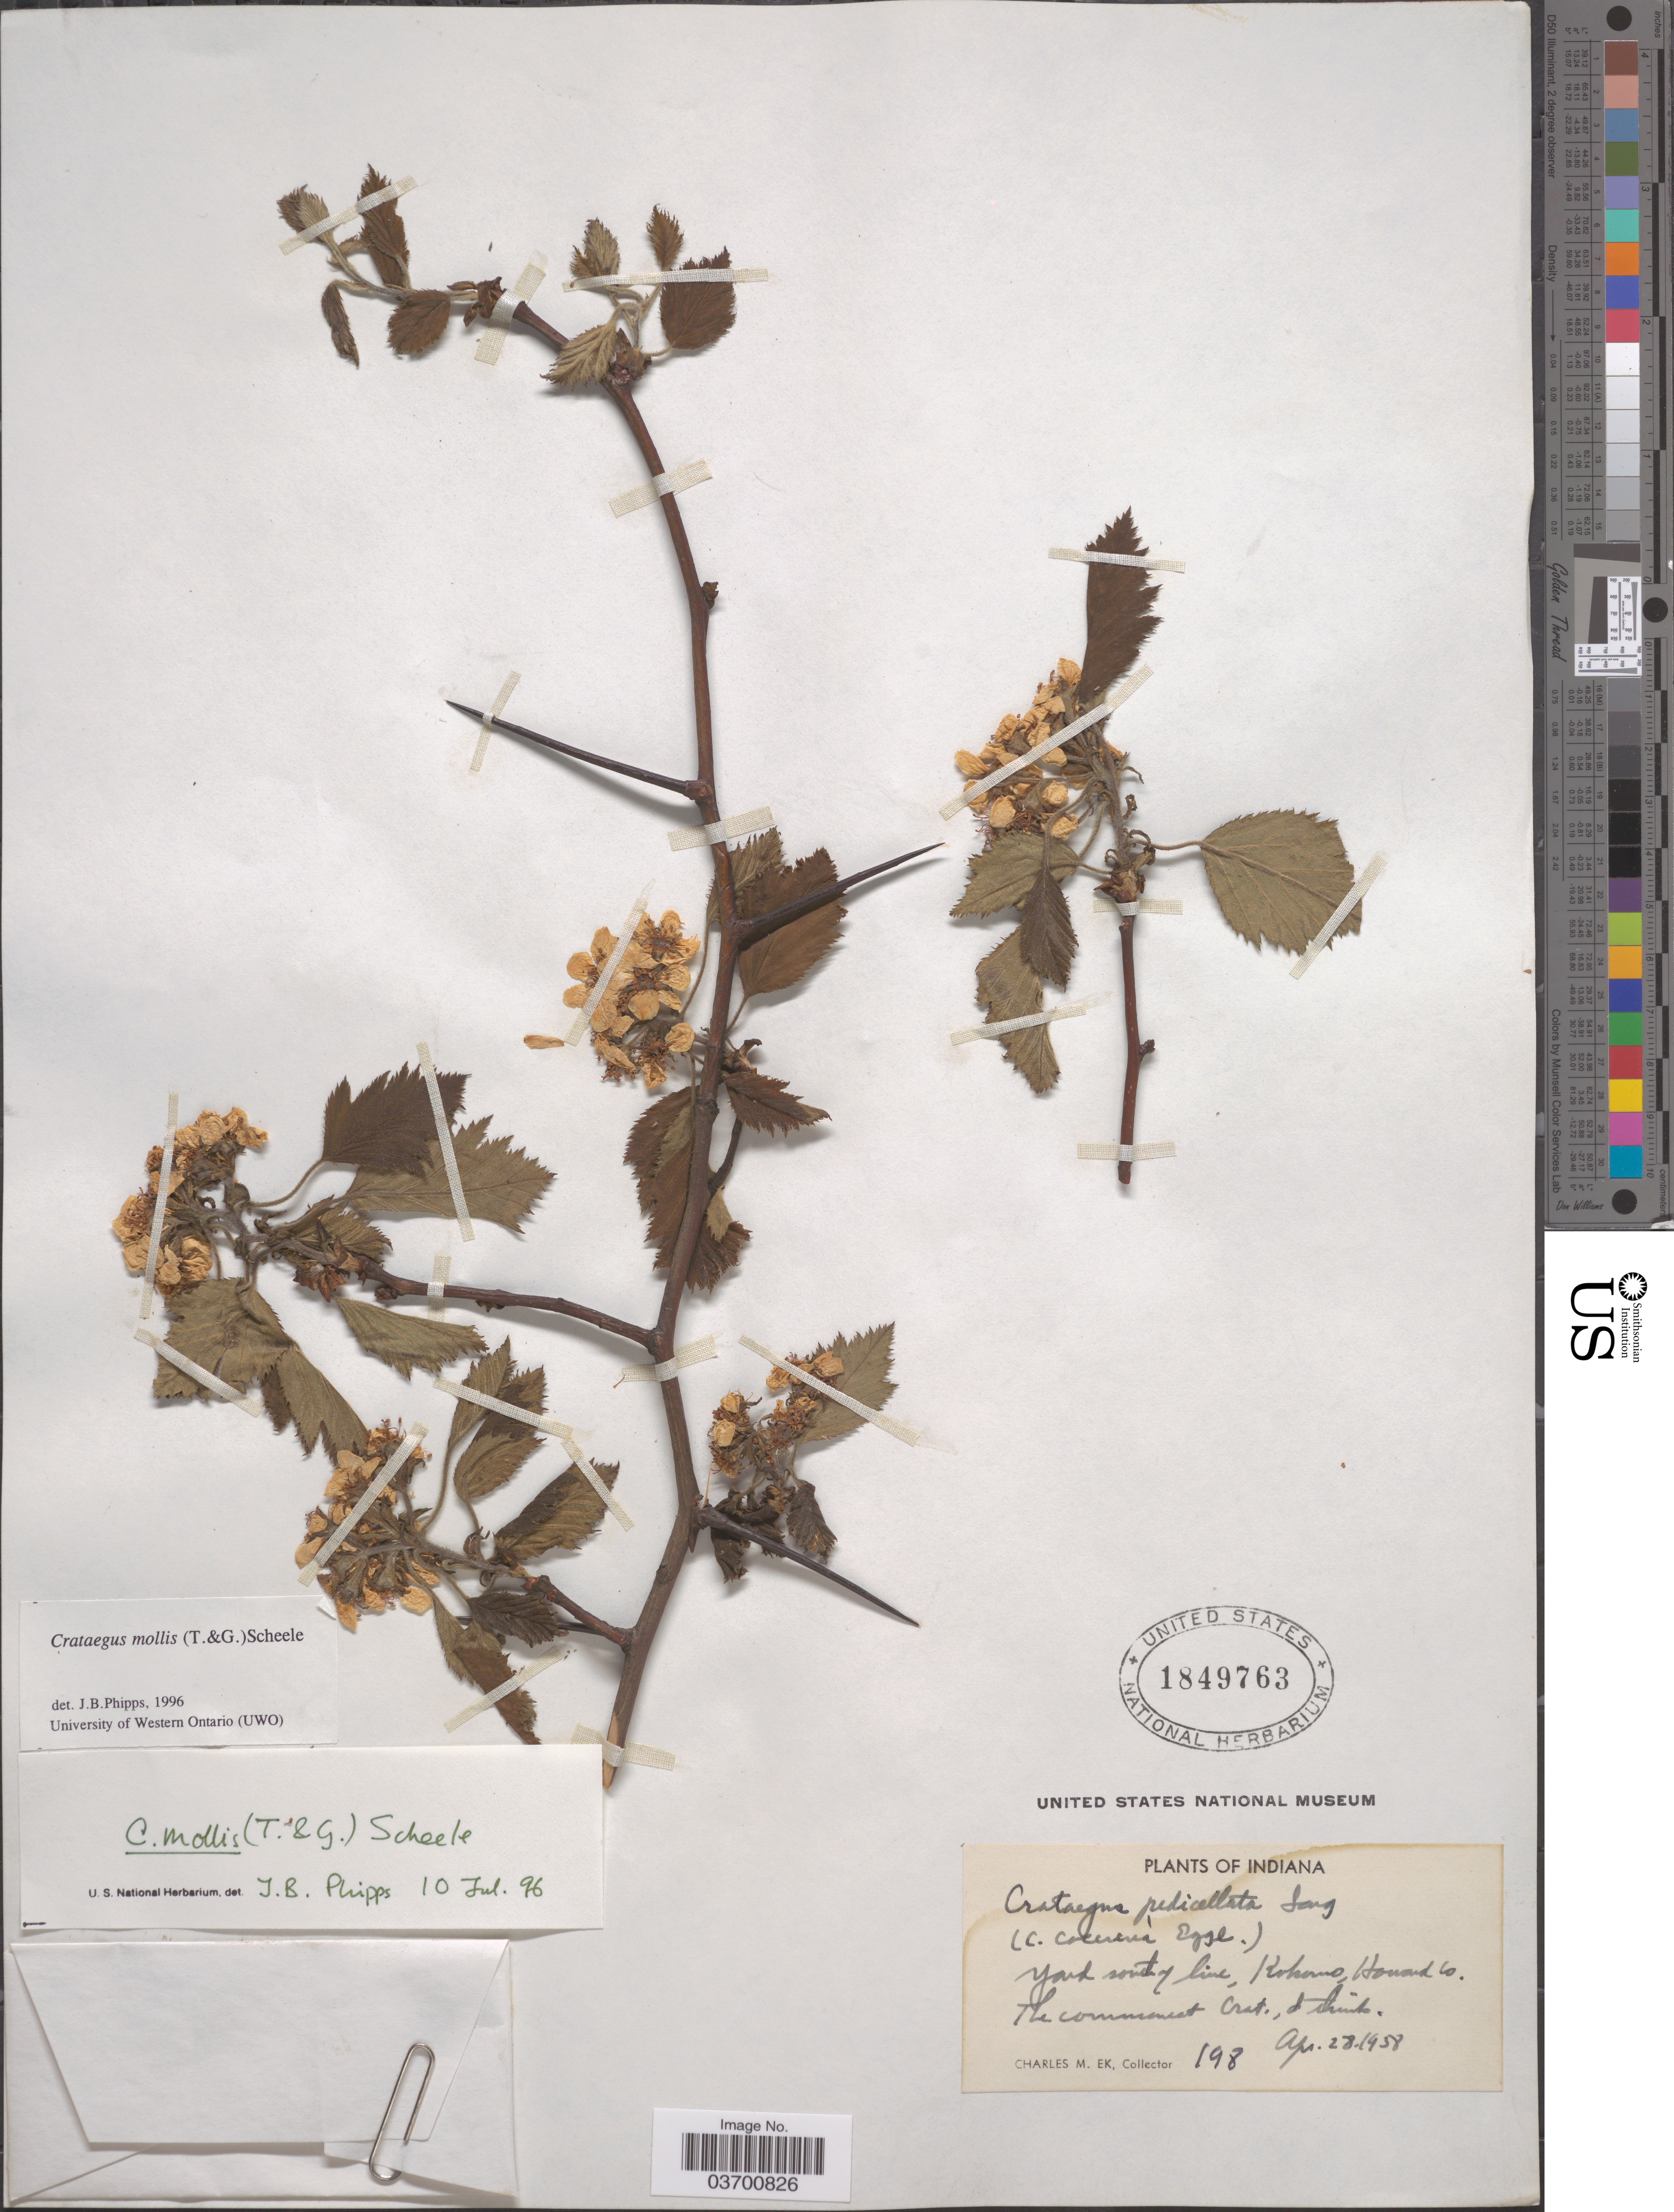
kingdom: Plantae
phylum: Tracheophyta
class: Magnoliopsida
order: Rosales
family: Rosaceae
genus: Crataegus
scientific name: Crataegus mollis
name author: (Torr. & A. Gray) Scheele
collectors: C. Ek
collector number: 198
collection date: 1958-04-28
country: United States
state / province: Indiana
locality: Yard south of line, Kokomo, Howard Co.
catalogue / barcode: US 1849763